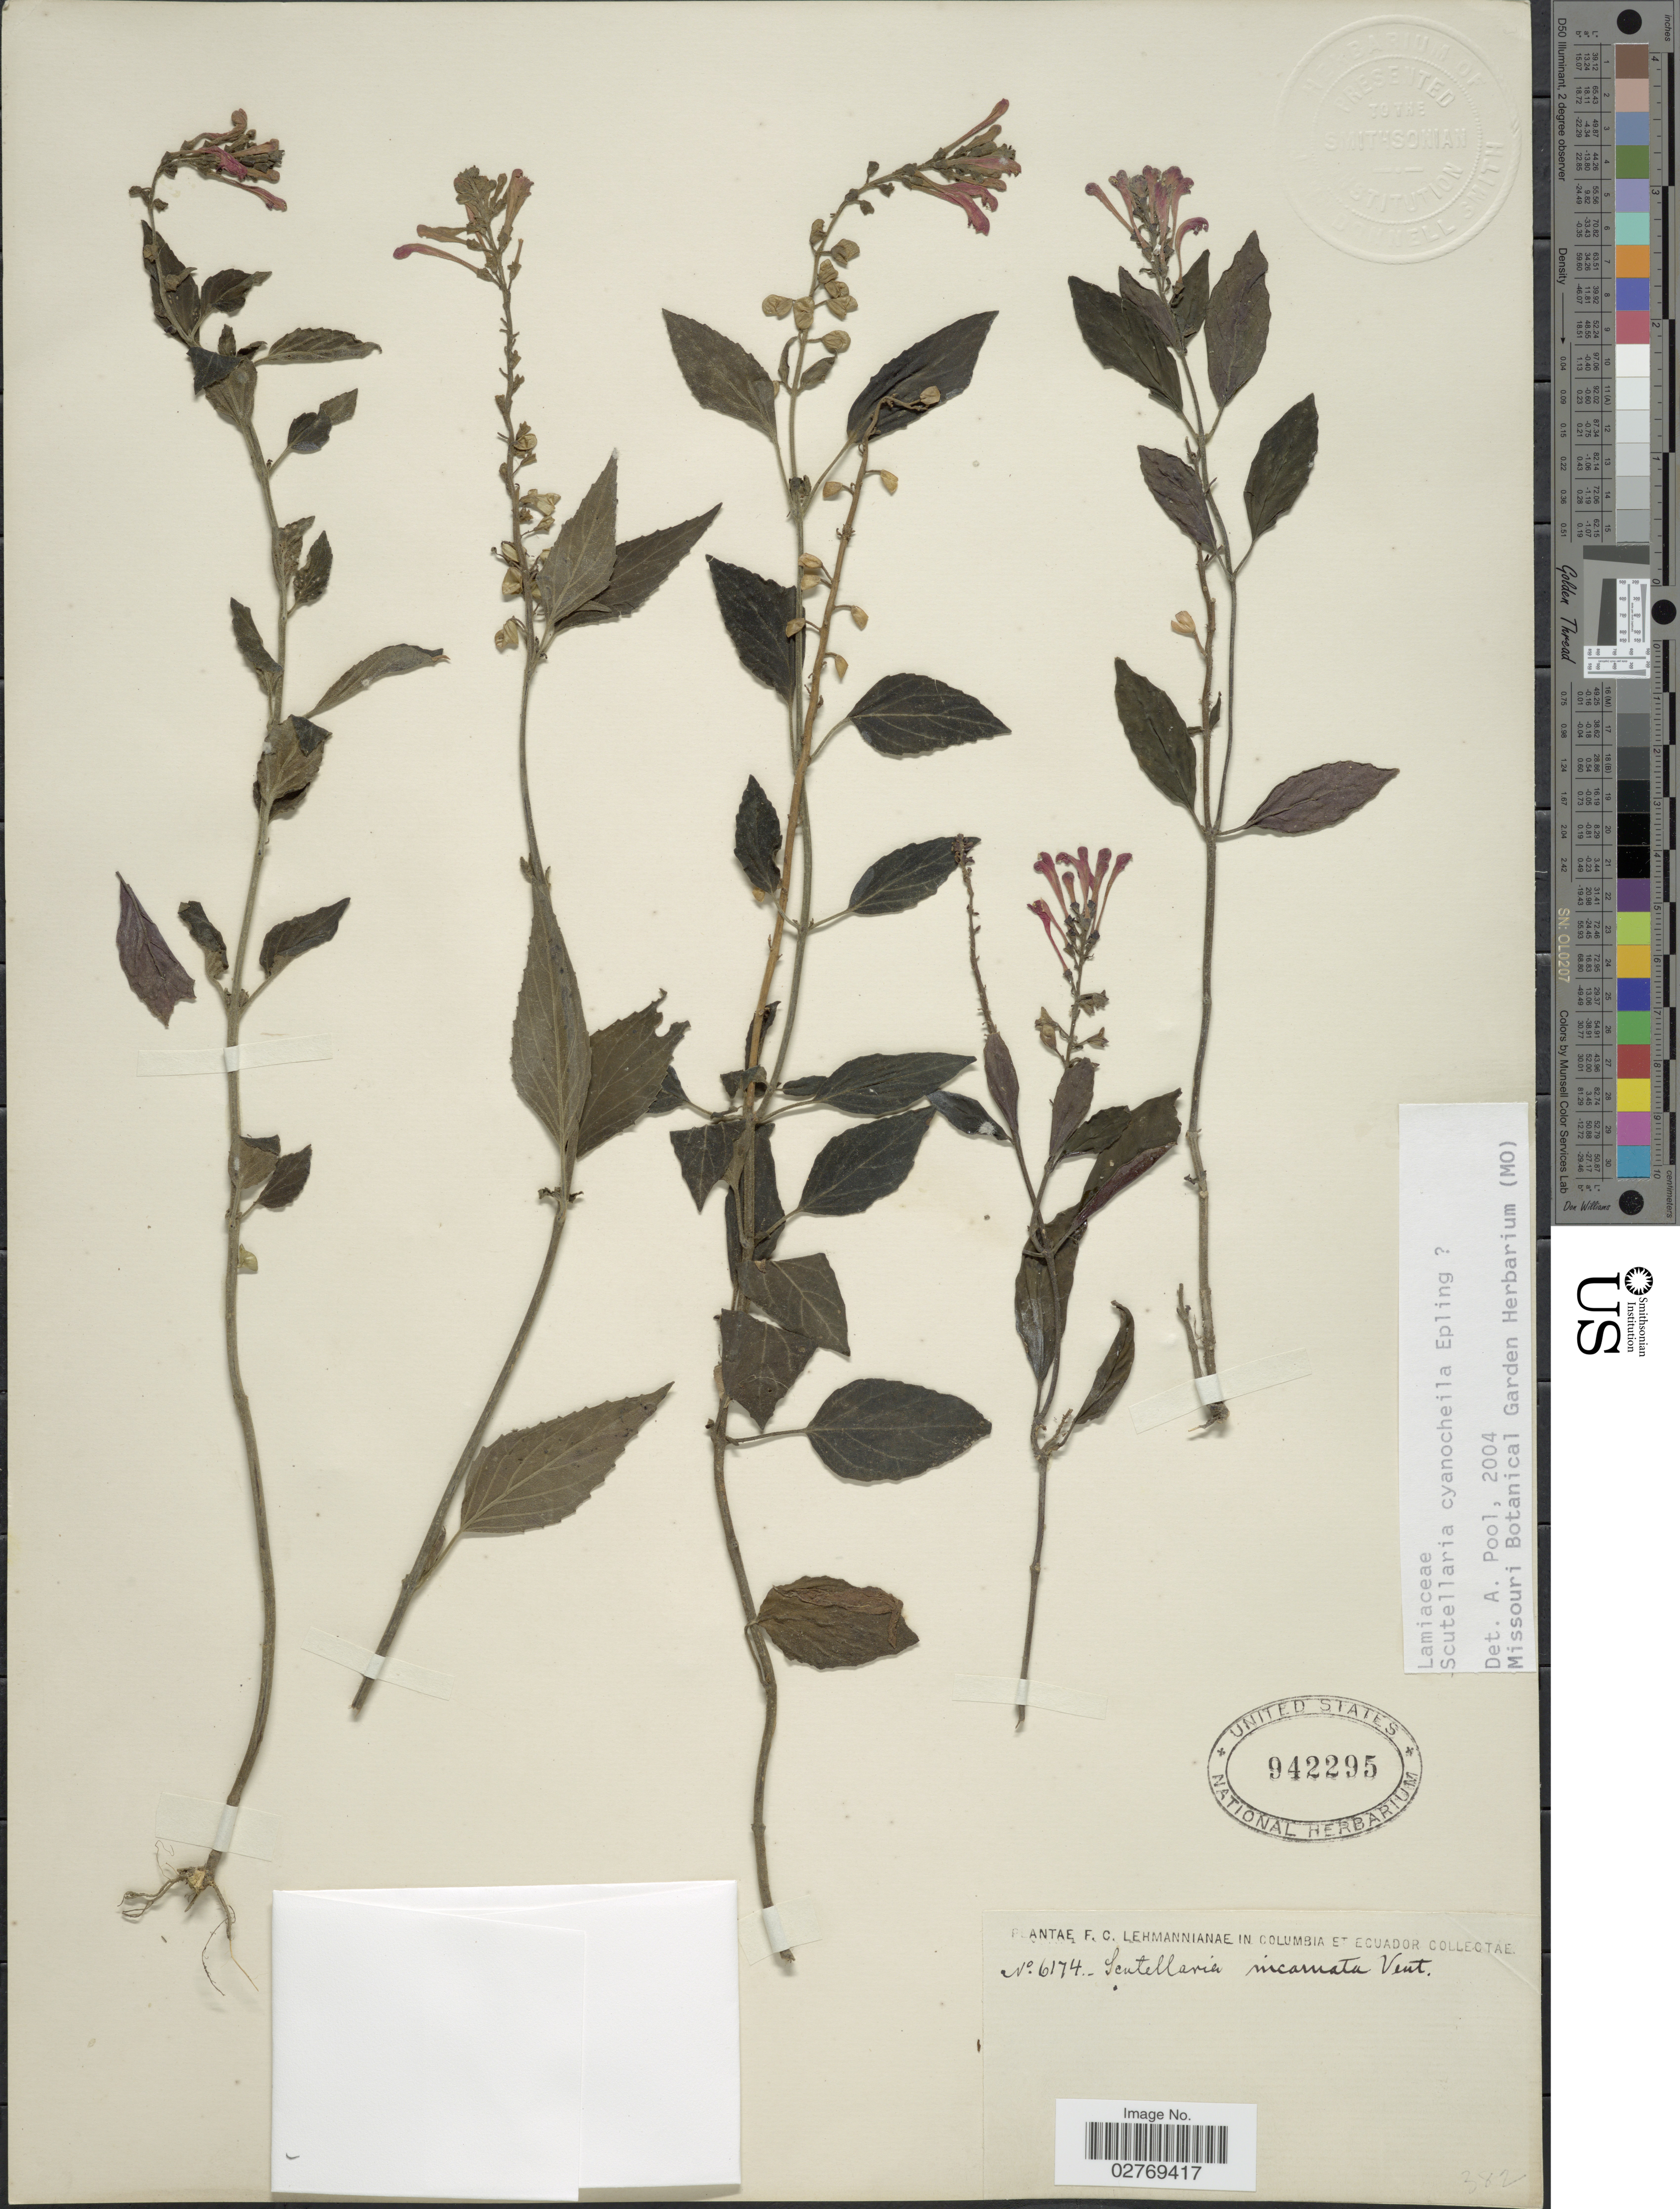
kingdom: Plantae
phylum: Tracheophyta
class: Magnoliopsida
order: Lamiales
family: Lamiaceae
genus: Scutellaria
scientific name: Scutellaria cyanocheila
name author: Epling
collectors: F. C. Lehmann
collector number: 6174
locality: Columbia et Ecuador.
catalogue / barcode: US 942295